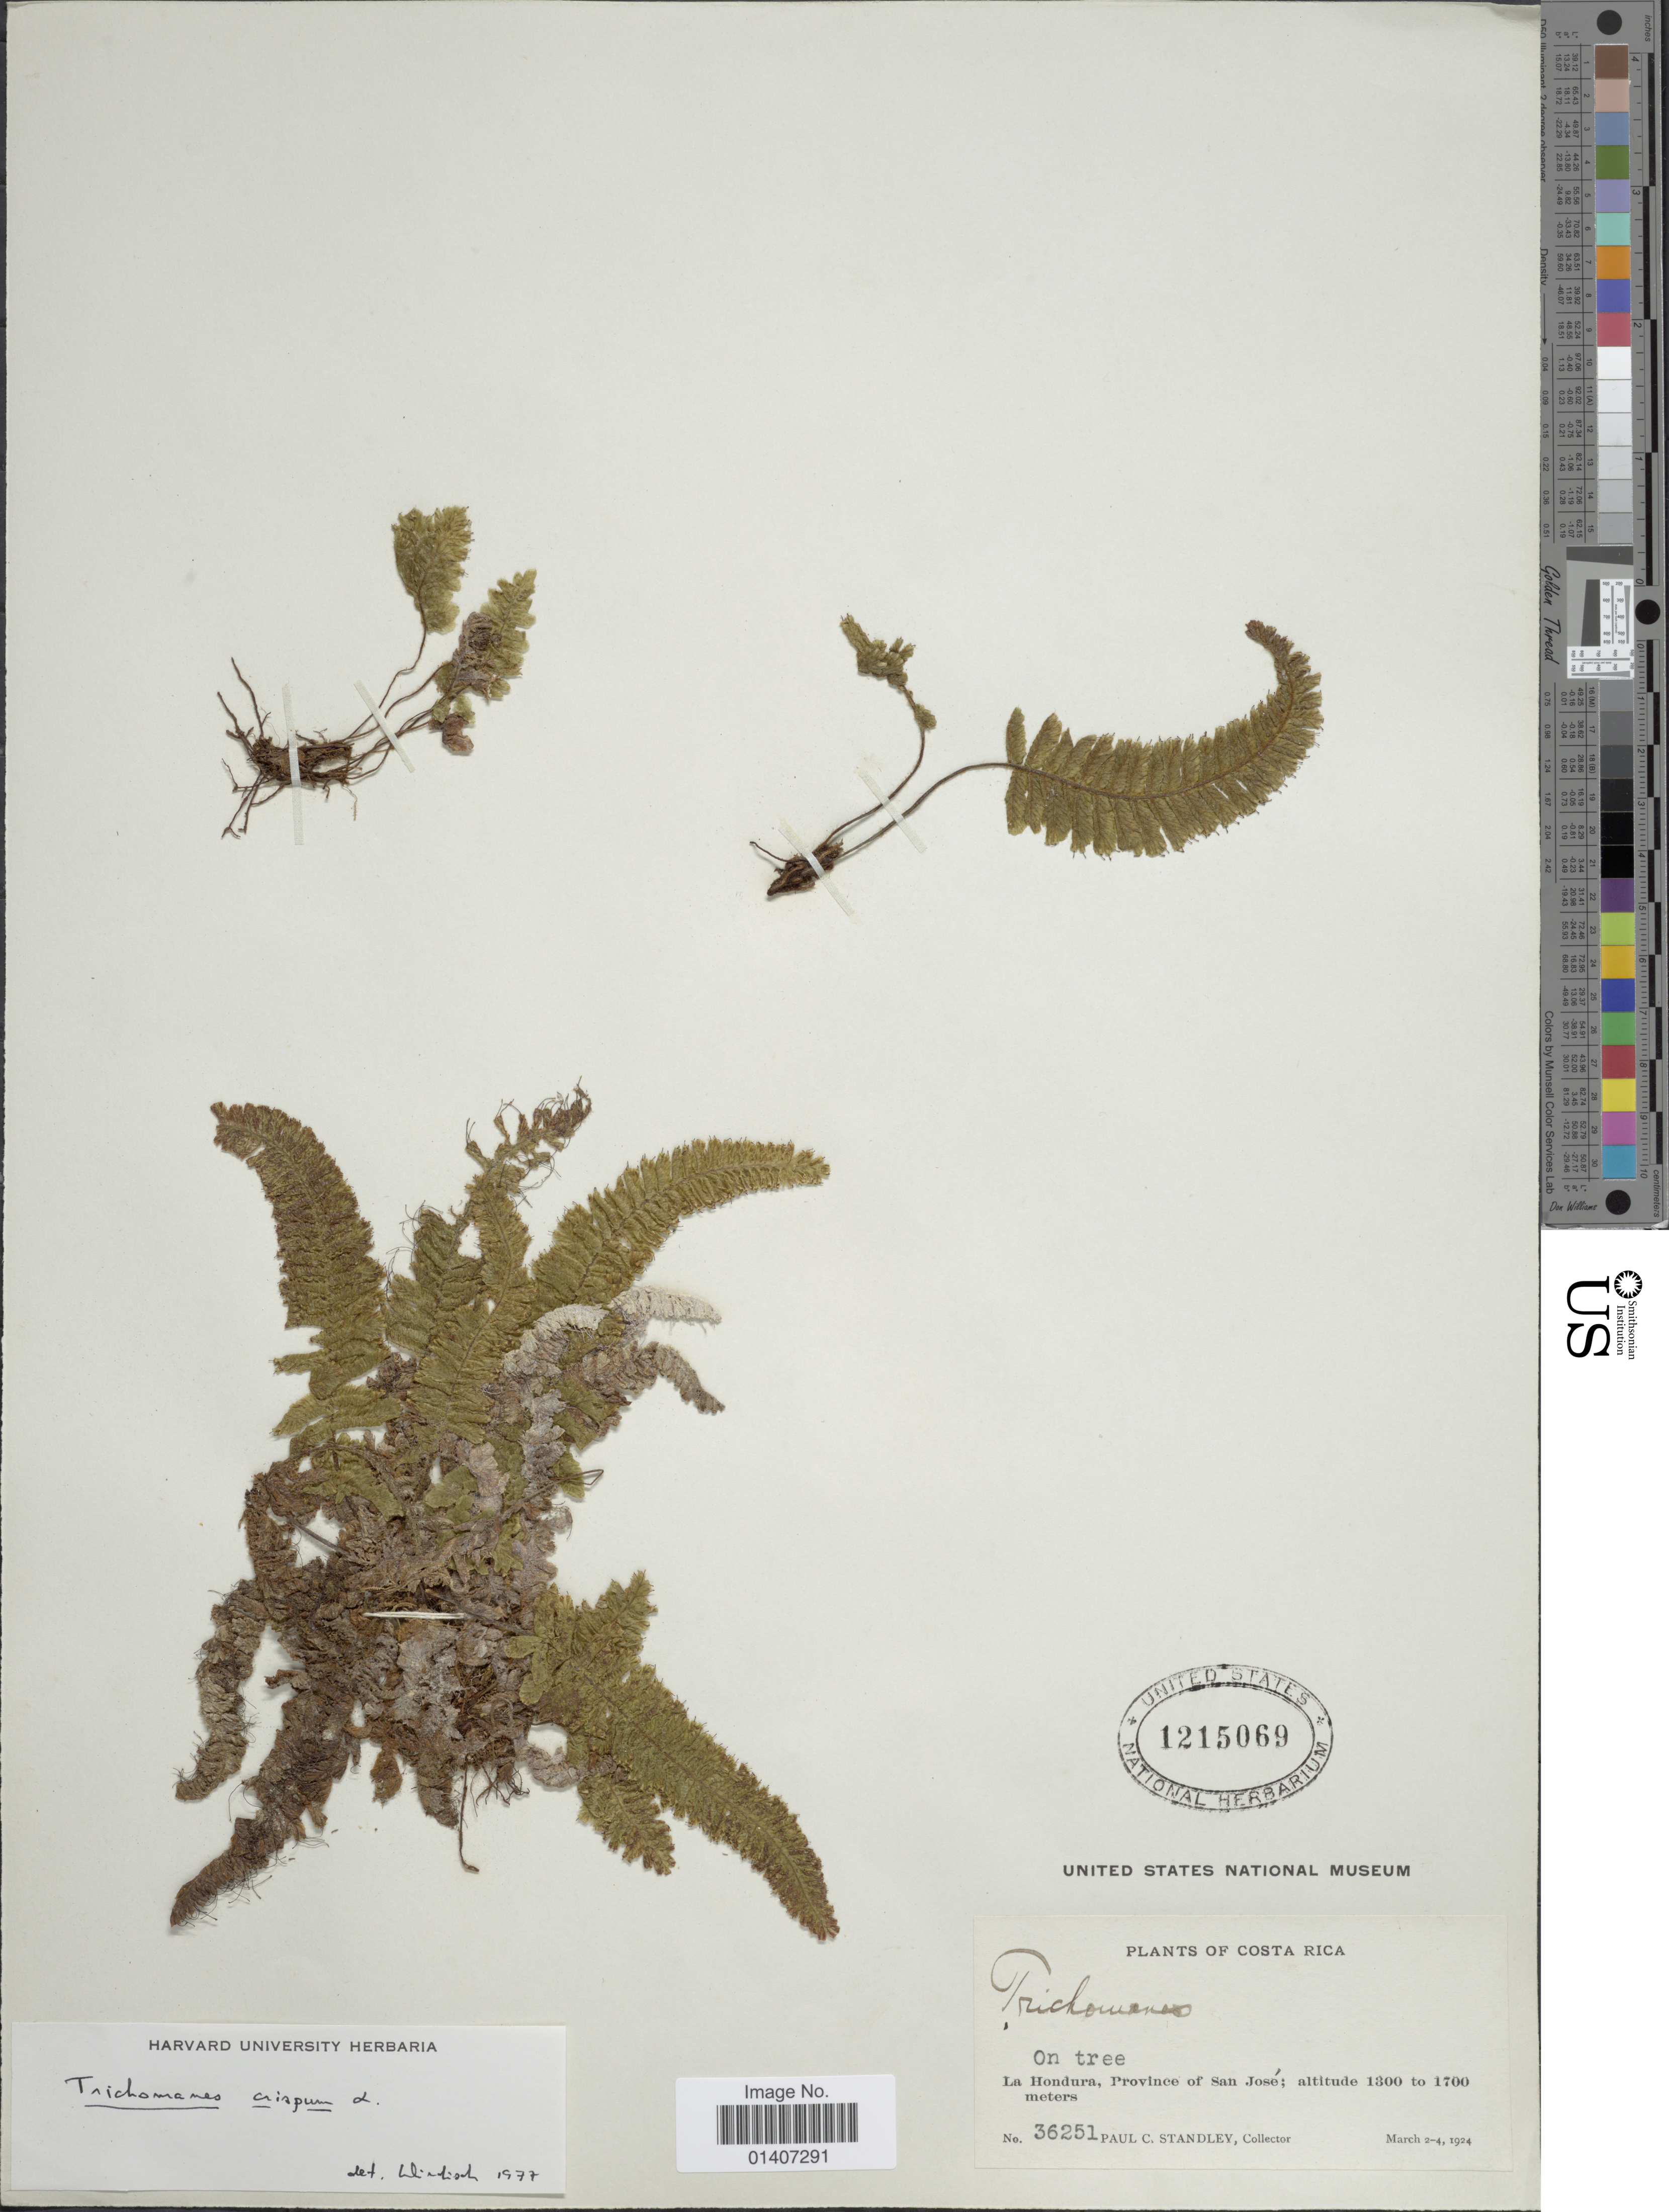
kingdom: Plantae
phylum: Tracheophyta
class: Polypodiopsida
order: Hymenophyllales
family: Hymenophyllaceae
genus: Trichomanes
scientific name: Trichomanes crispum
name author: L.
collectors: P. C. Standley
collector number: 36251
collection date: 1924-03-02/1924-03-04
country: Costa Rica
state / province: San José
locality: La Hondura, province of San José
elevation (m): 1300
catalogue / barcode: US 1215069